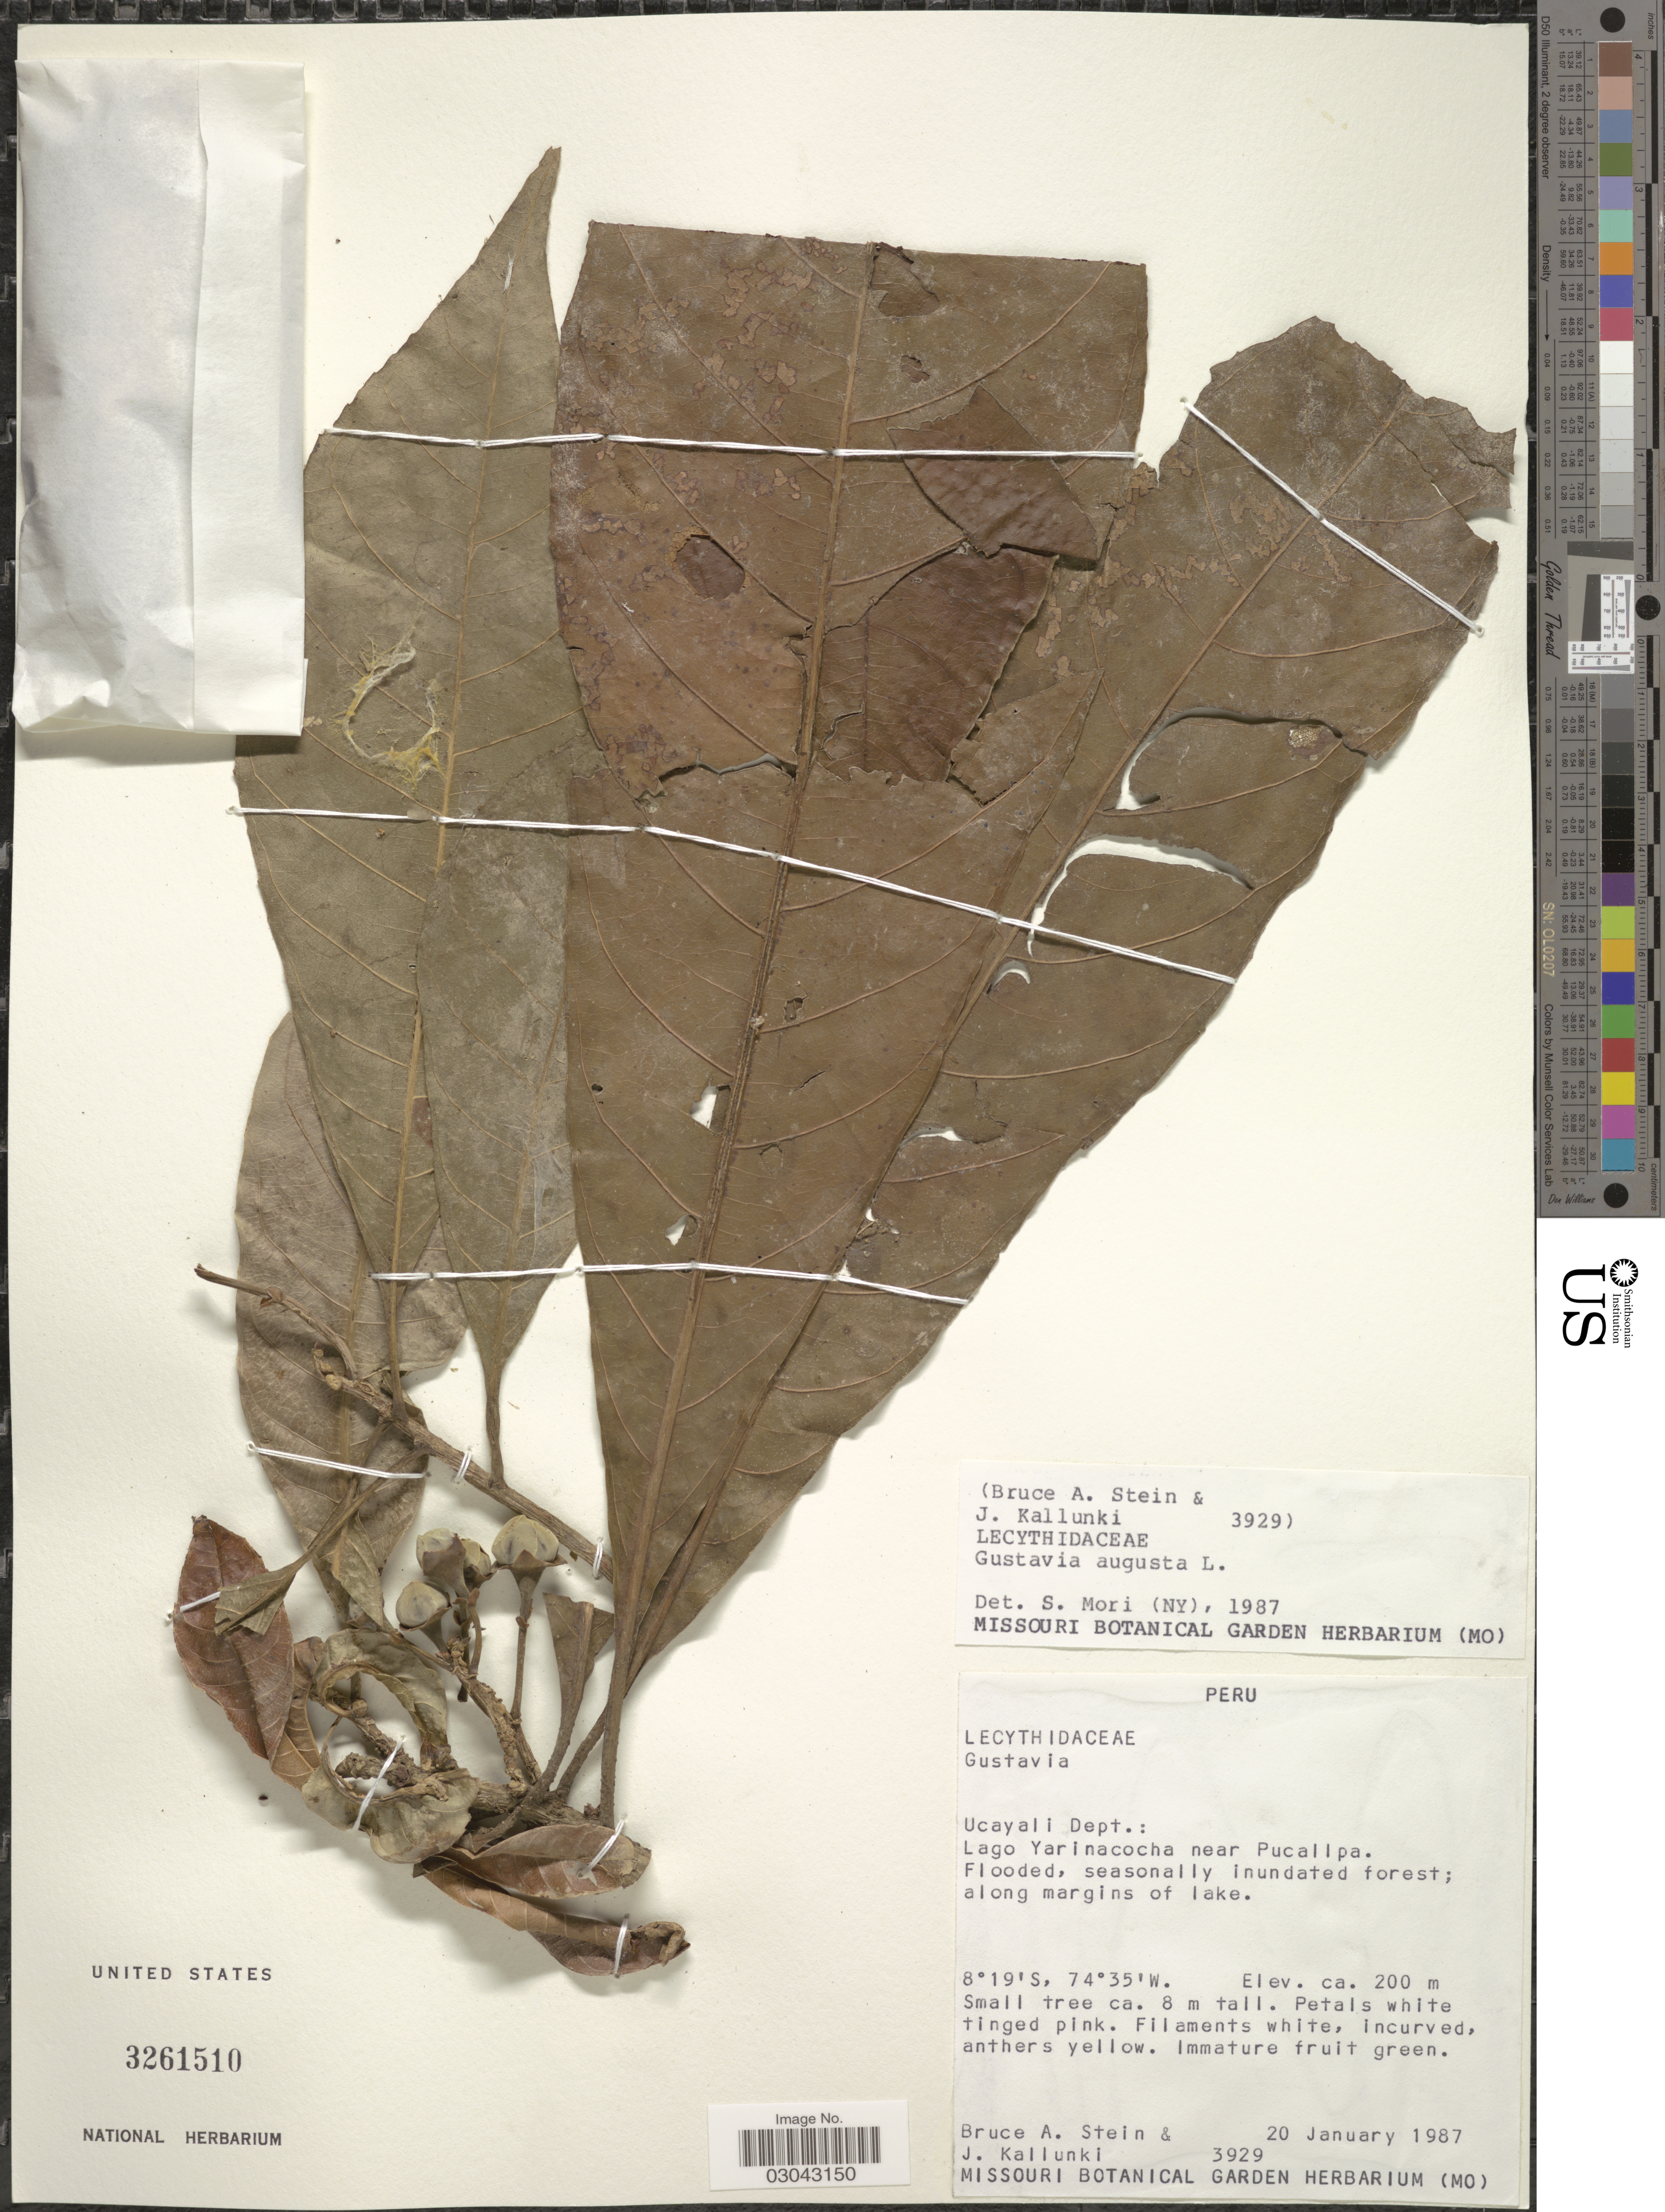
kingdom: Plantae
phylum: Tracheophyta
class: Magnoliopsida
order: Ericales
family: Lecythidaceae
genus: Gustavia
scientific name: Gustavia augusta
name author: L.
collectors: B. A. Stein & J. Kallunki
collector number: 3929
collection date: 1987-01-20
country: Peru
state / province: Ucayali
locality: Ucayali Dept.: Lago Yarinacocha near Pucallpa.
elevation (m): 200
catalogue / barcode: US 3261510